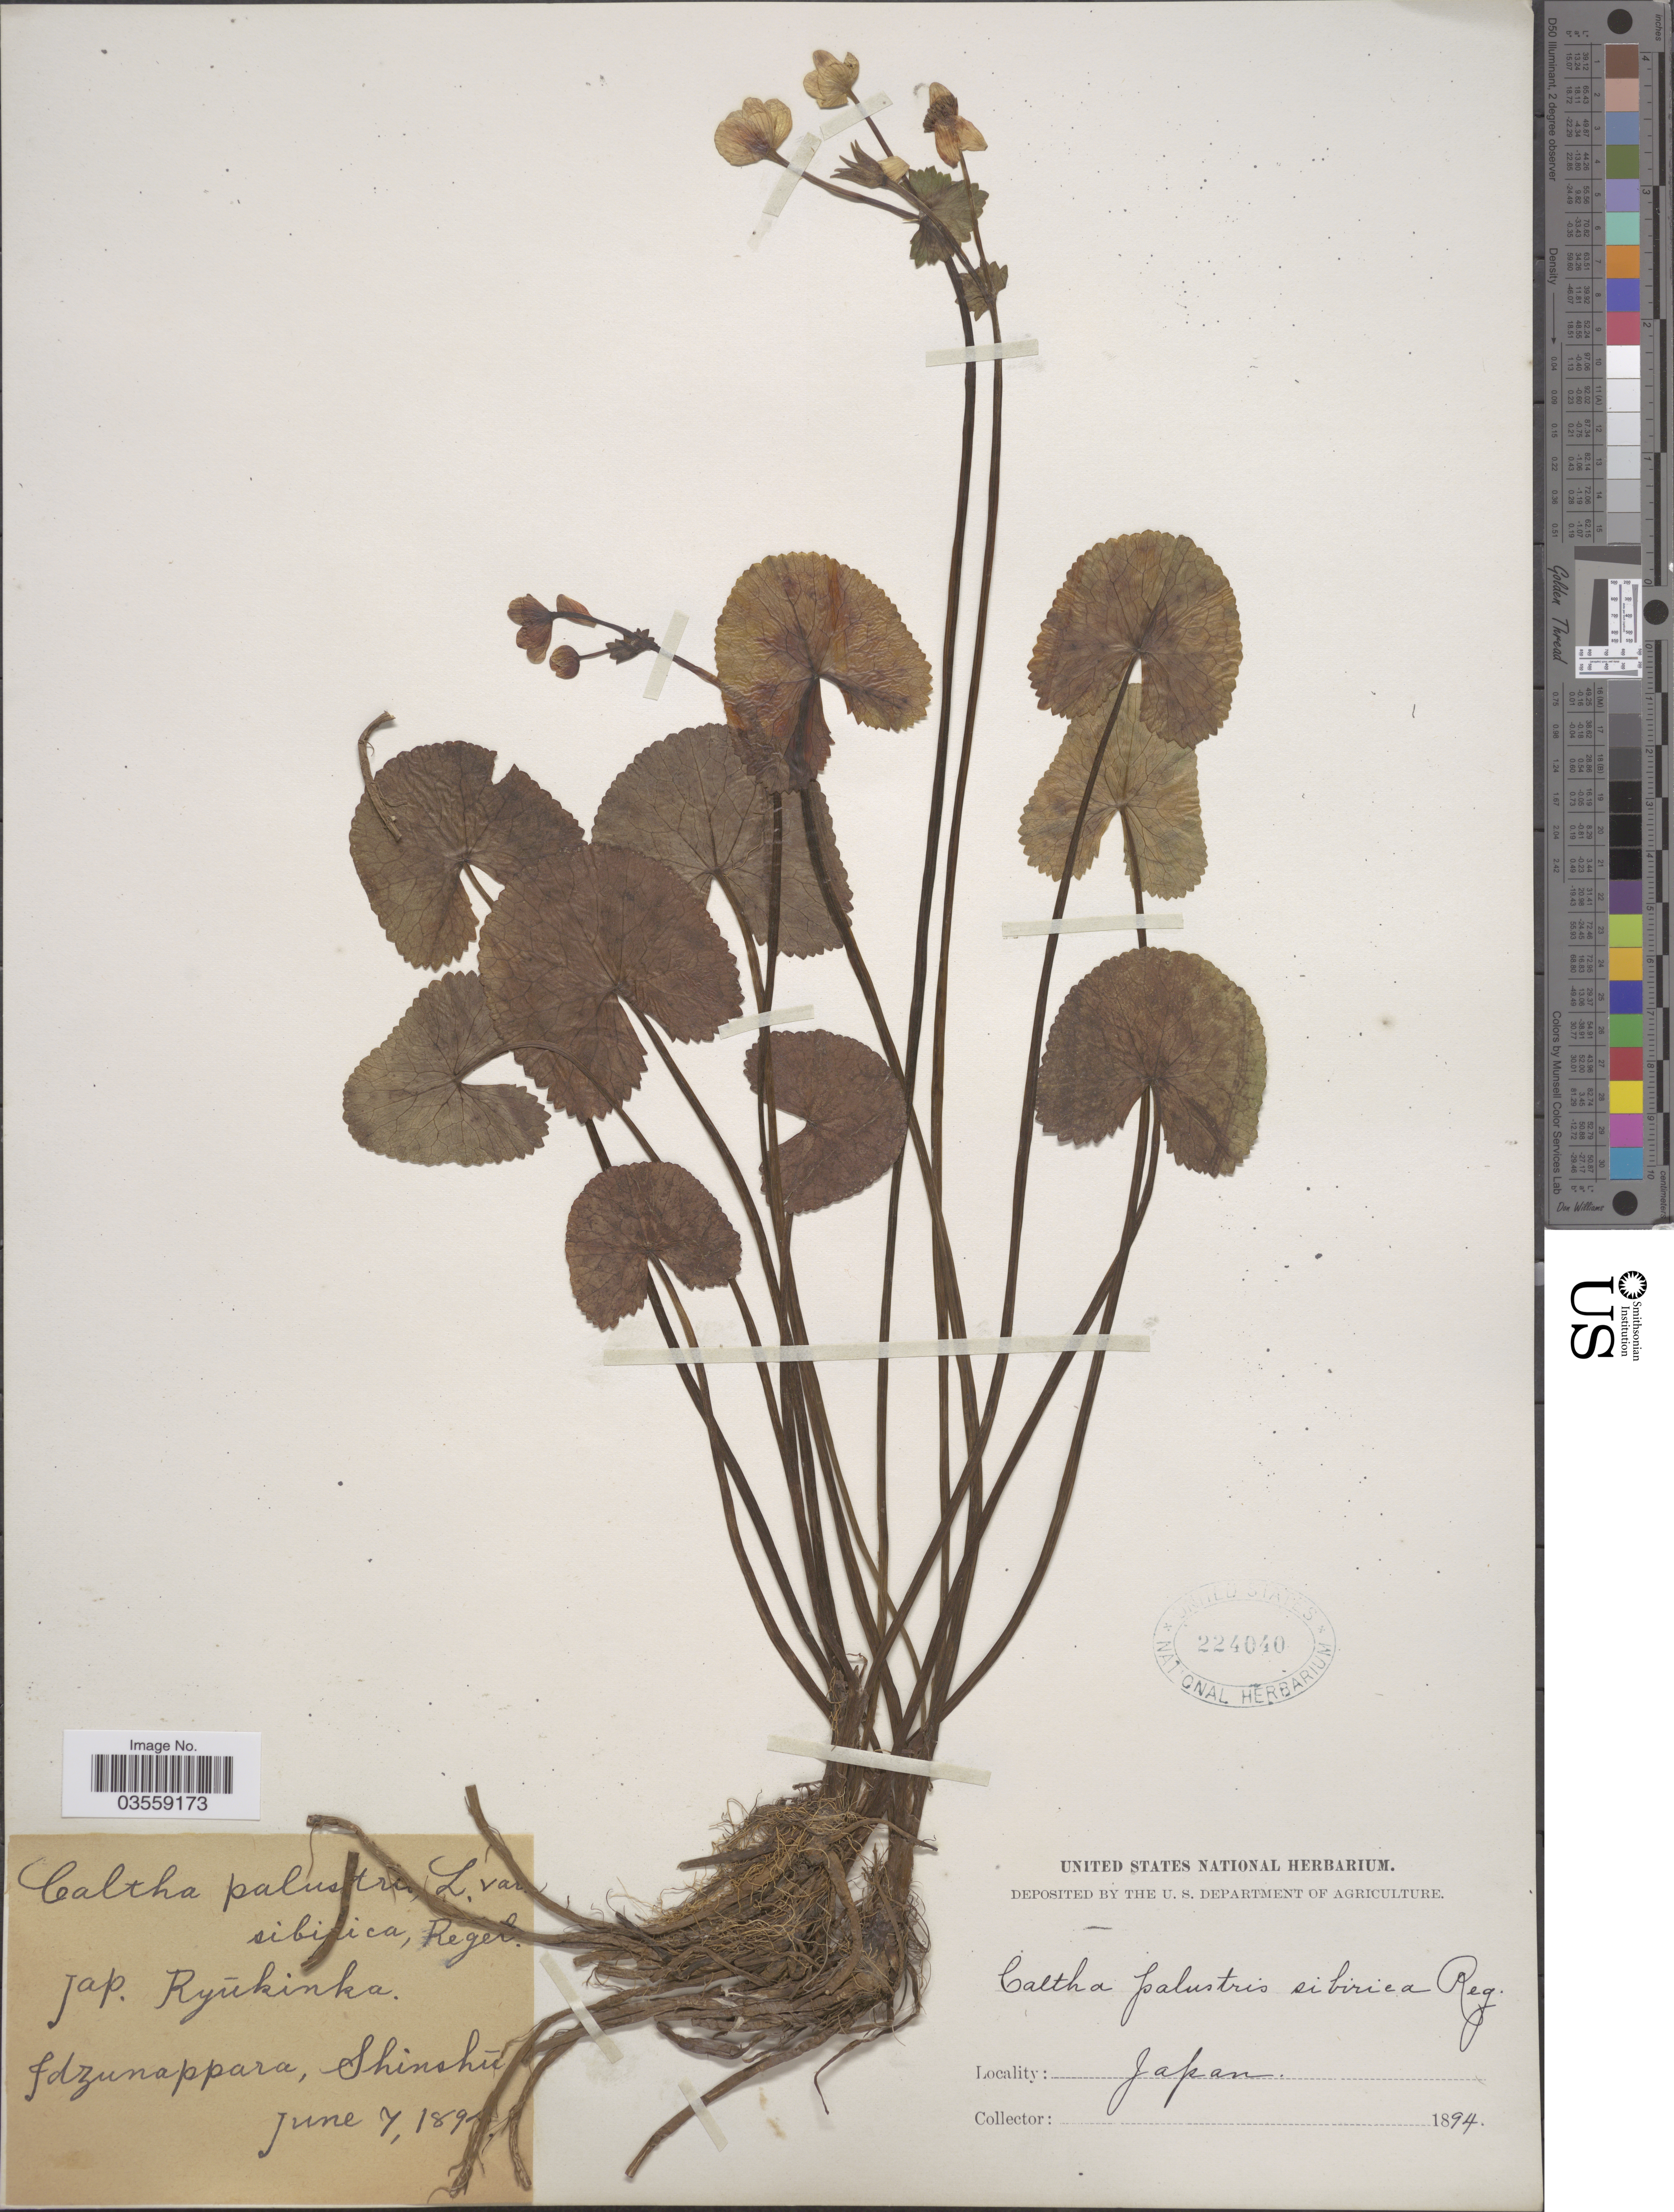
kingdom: Plantae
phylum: Tracheophyta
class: Magnoliopsida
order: Ranunculales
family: Ranunculaceae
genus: Caltha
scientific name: Caltha palustris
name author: L.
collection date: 1894-06-07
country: Japan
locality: Idzunappara, Shinshú.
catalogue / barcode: US 224040